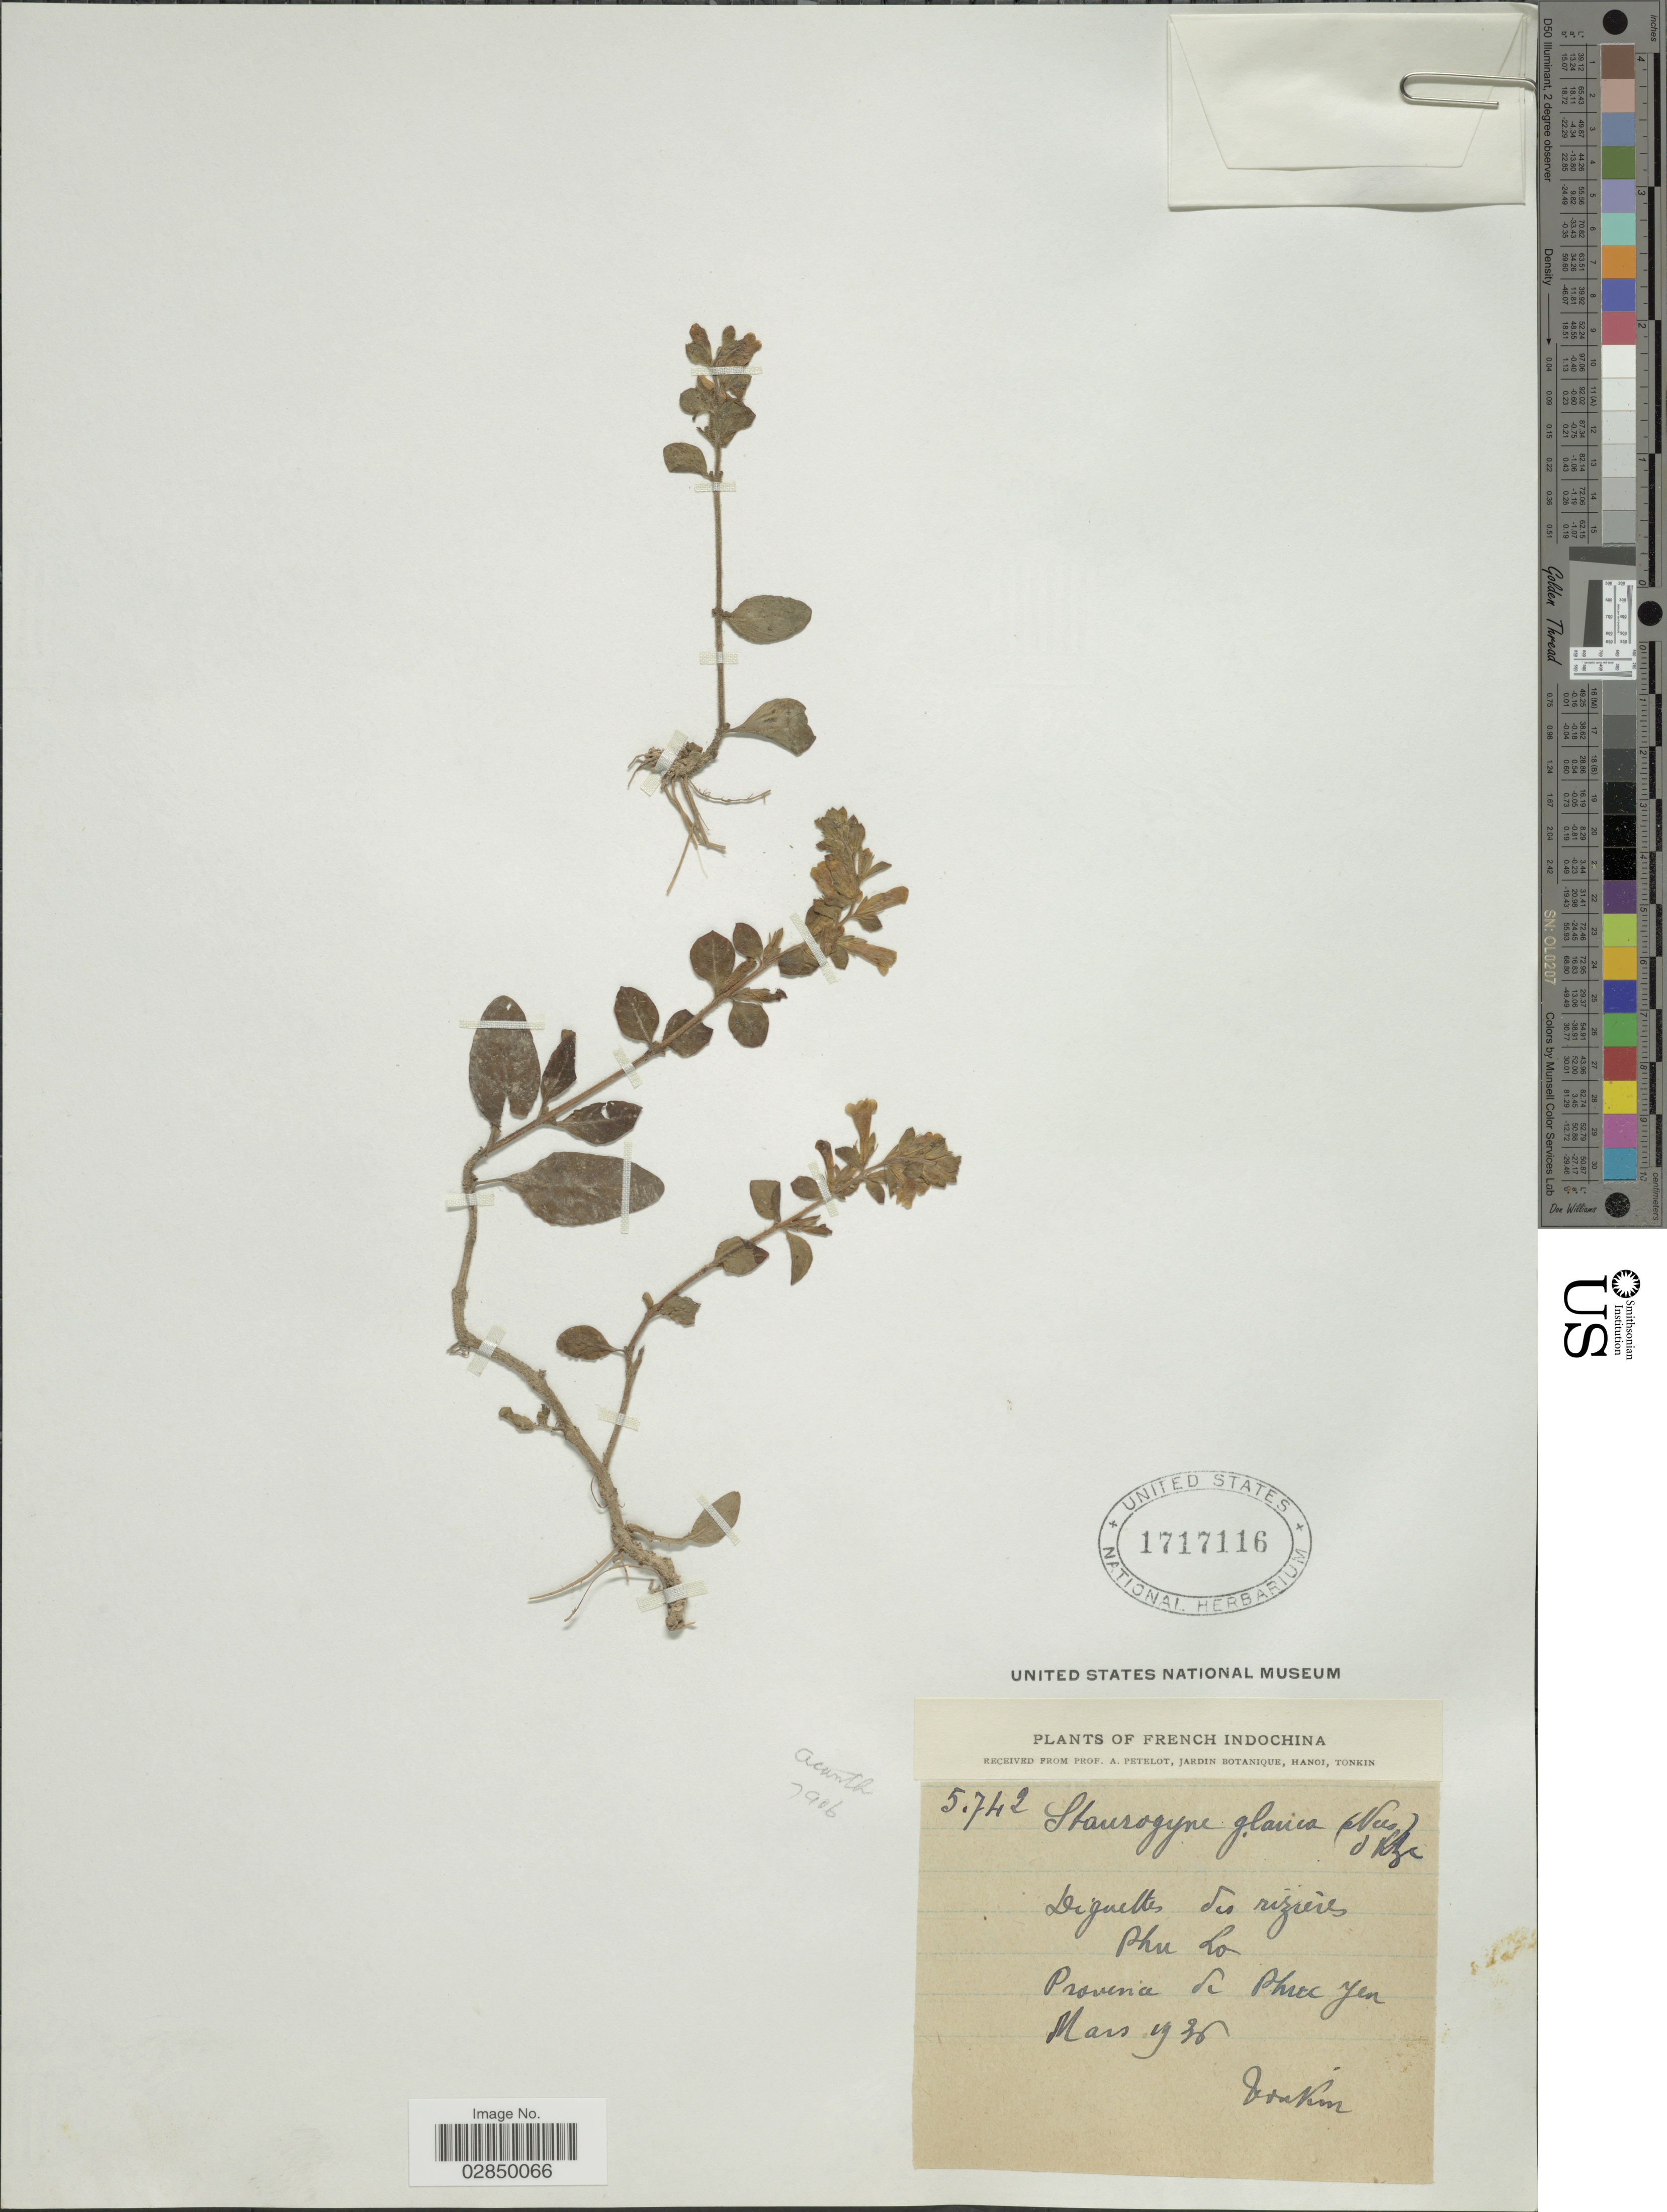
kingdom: Plantae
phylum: Tracheophyta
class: Magnoliopsida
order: Lamiales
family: Acanthaceae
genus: Staurogyne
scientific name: Staurogyne glauca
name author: Kuntze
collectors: A. Petelot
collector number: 5742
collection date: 1936-03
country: Vietnam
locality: Tonkin. French Indochina. Phu Lo. Provencia de Phuc Yen.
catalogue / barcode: US 1717116